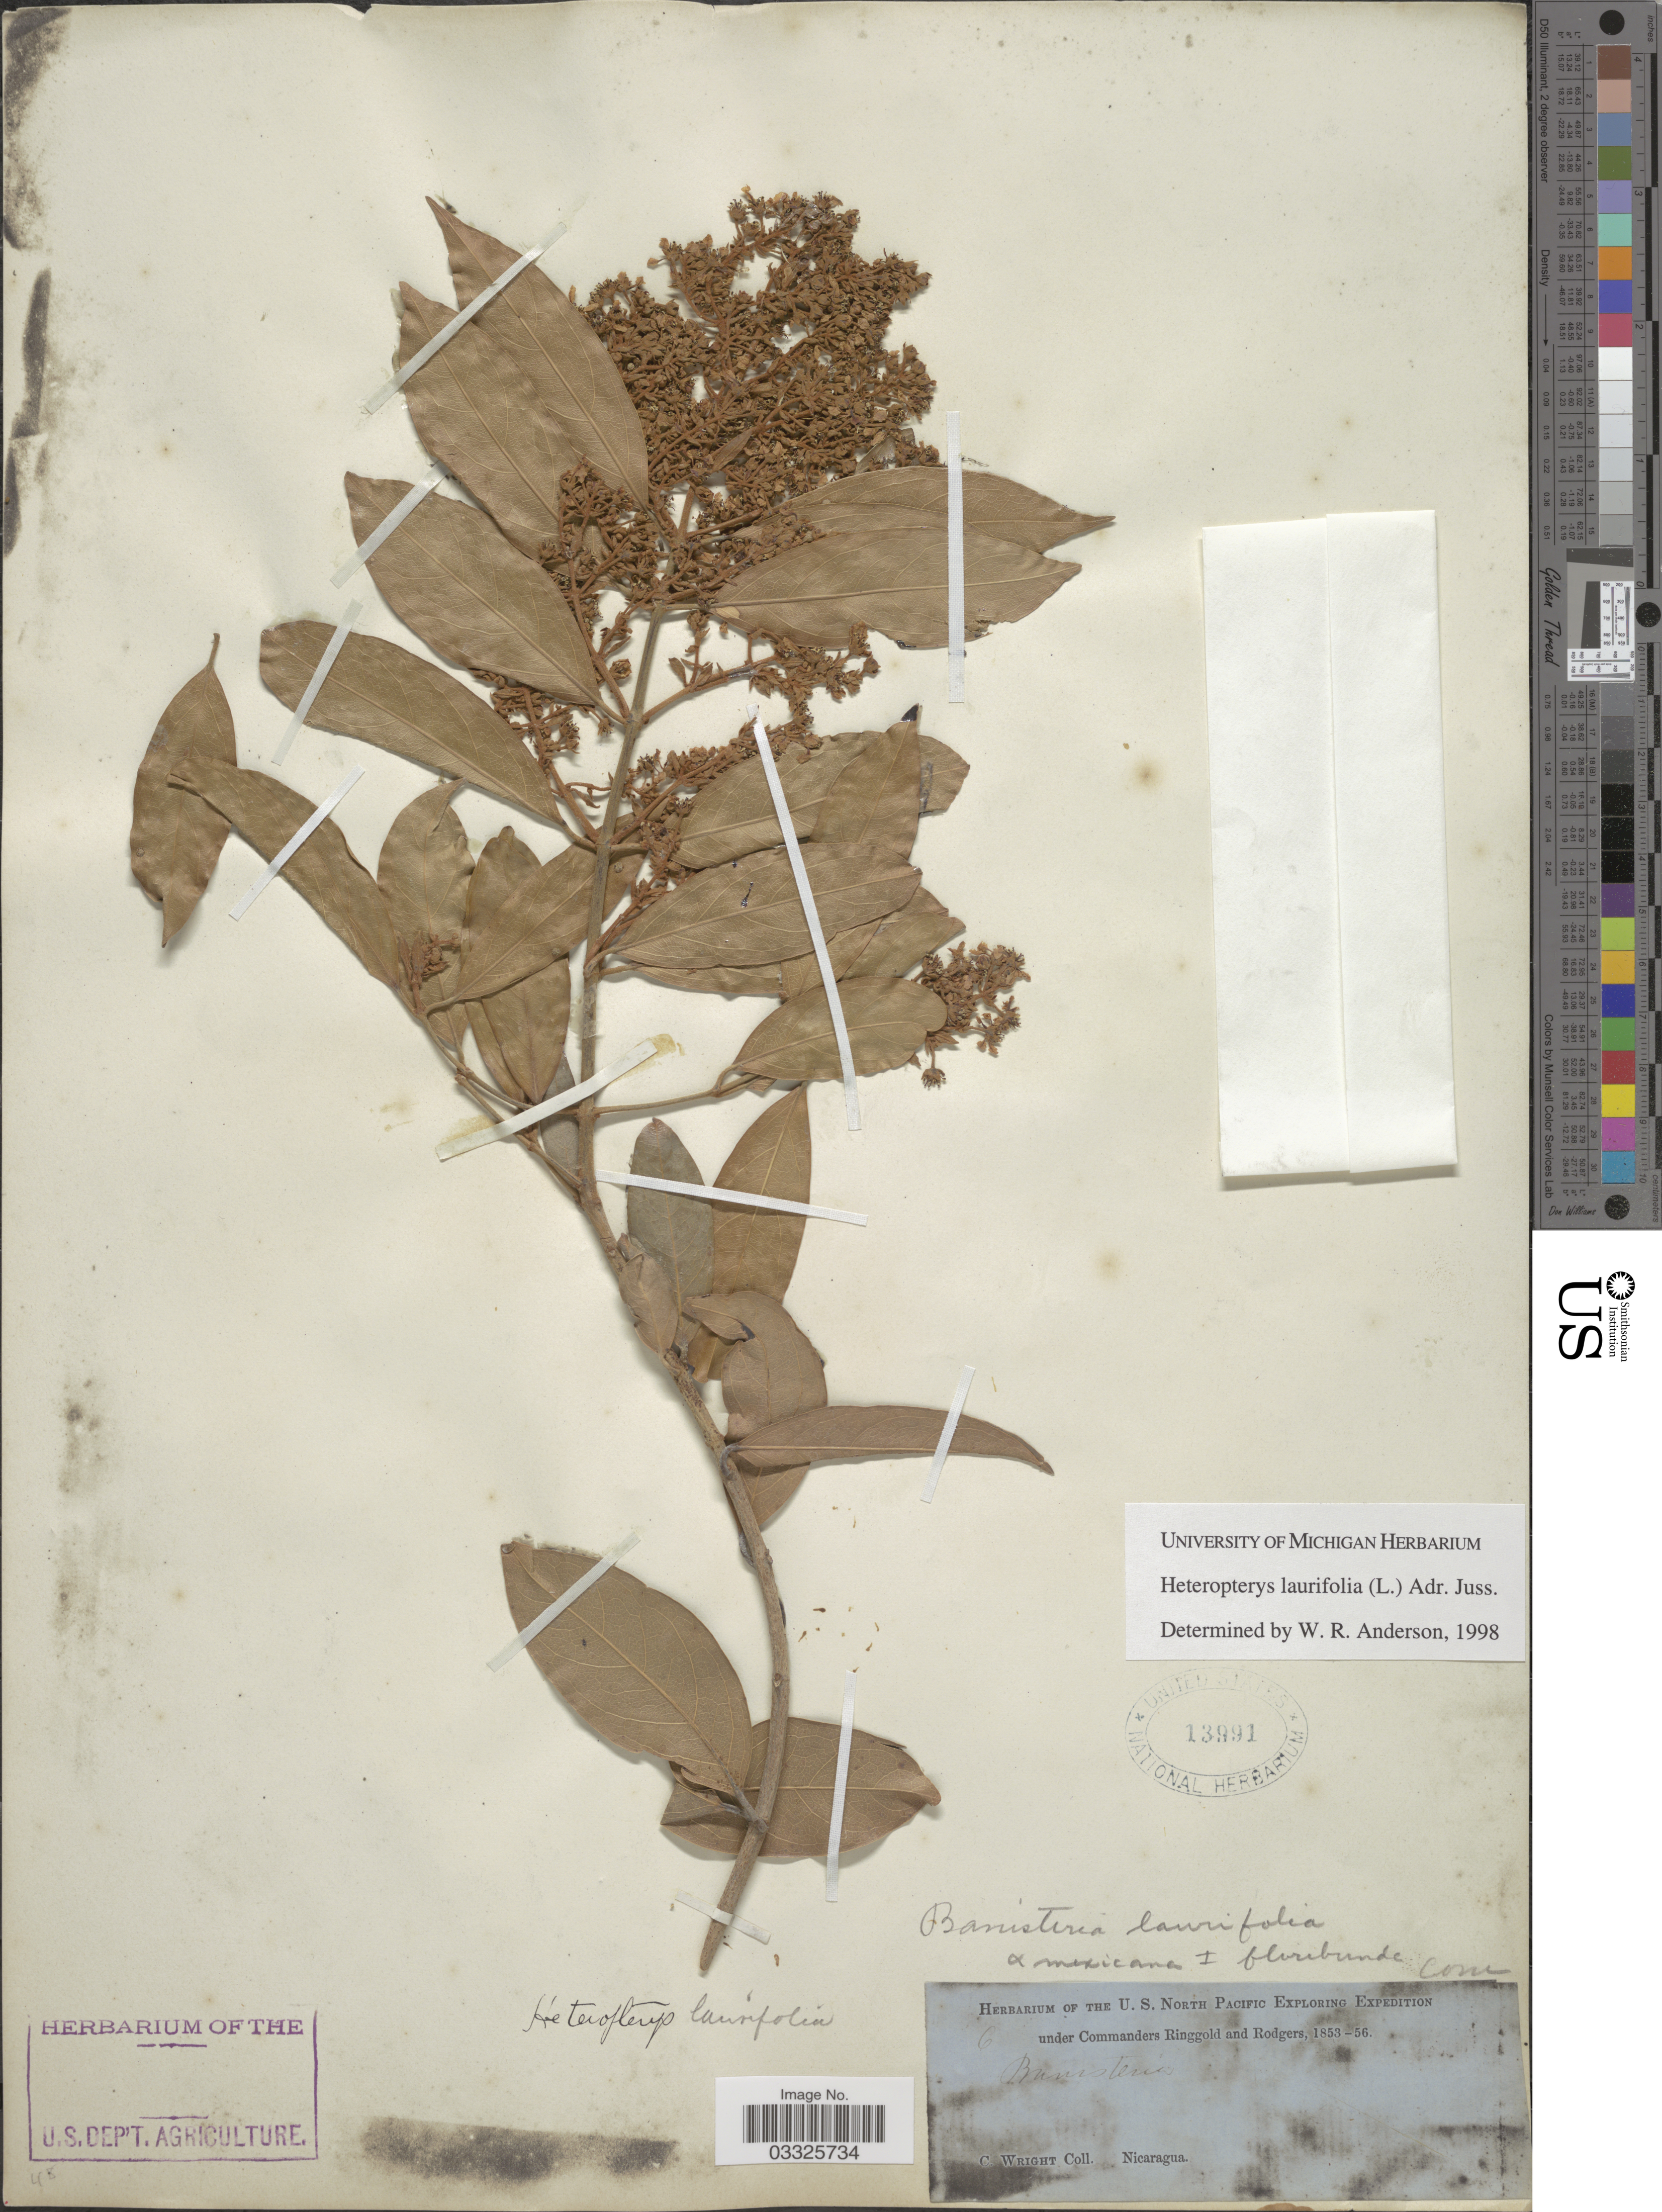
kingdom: Plantae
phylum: Tracheophyta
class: Magnoliopsida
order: Malpighiales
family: Malpighiaceae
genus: Heteropterys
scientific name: Heteropterys laurifolia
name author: (L.) A. Juss.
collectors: C. Wright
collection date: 1853/1856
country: Nicaragua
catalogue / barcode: US 13991